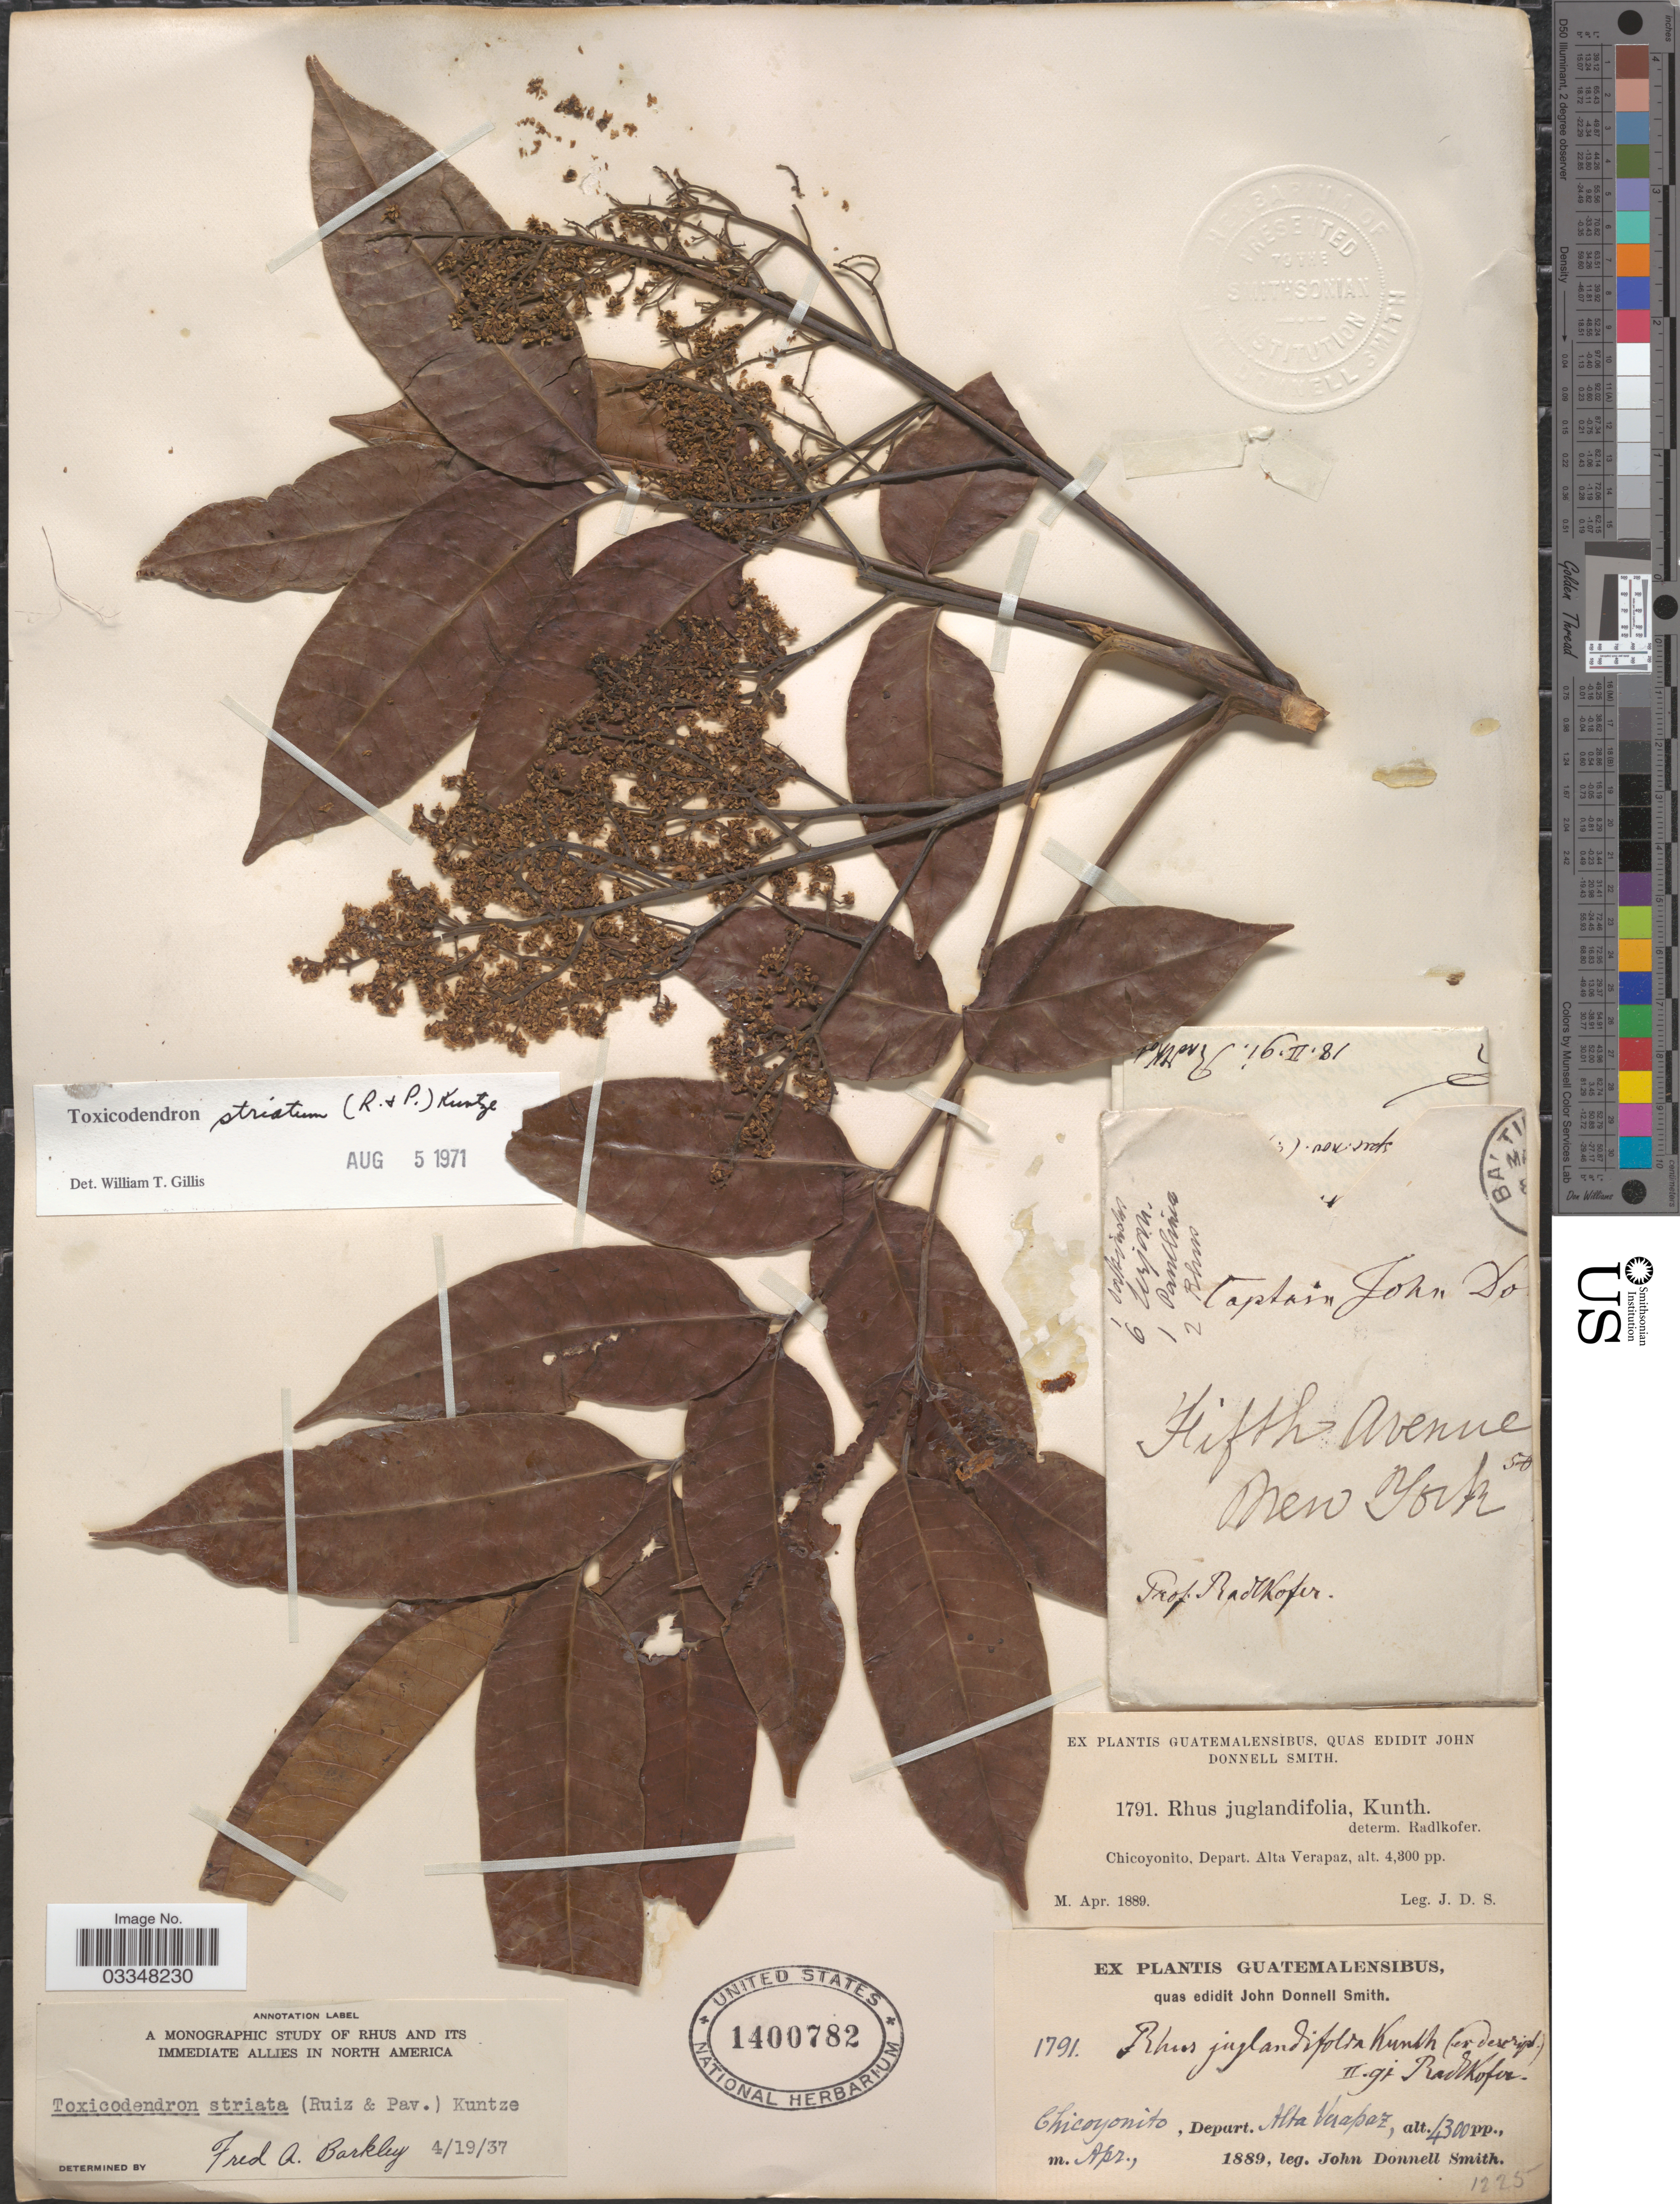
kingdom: Plantae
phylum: Tracheophyta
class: Magnoliopsida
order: Sapindales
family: Anacardiaceae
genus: Toxicodendron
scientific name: Toxicodendron striatum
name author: (Ruiz & Pav.) Kuntze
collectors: J. Donnell Smith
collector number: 1791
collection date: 1889-04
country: Guatemala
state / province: Alta Verapaz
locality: Chicoyonito, Depart. Alta Verapaz.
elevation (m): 1311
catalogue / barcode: US 1400782